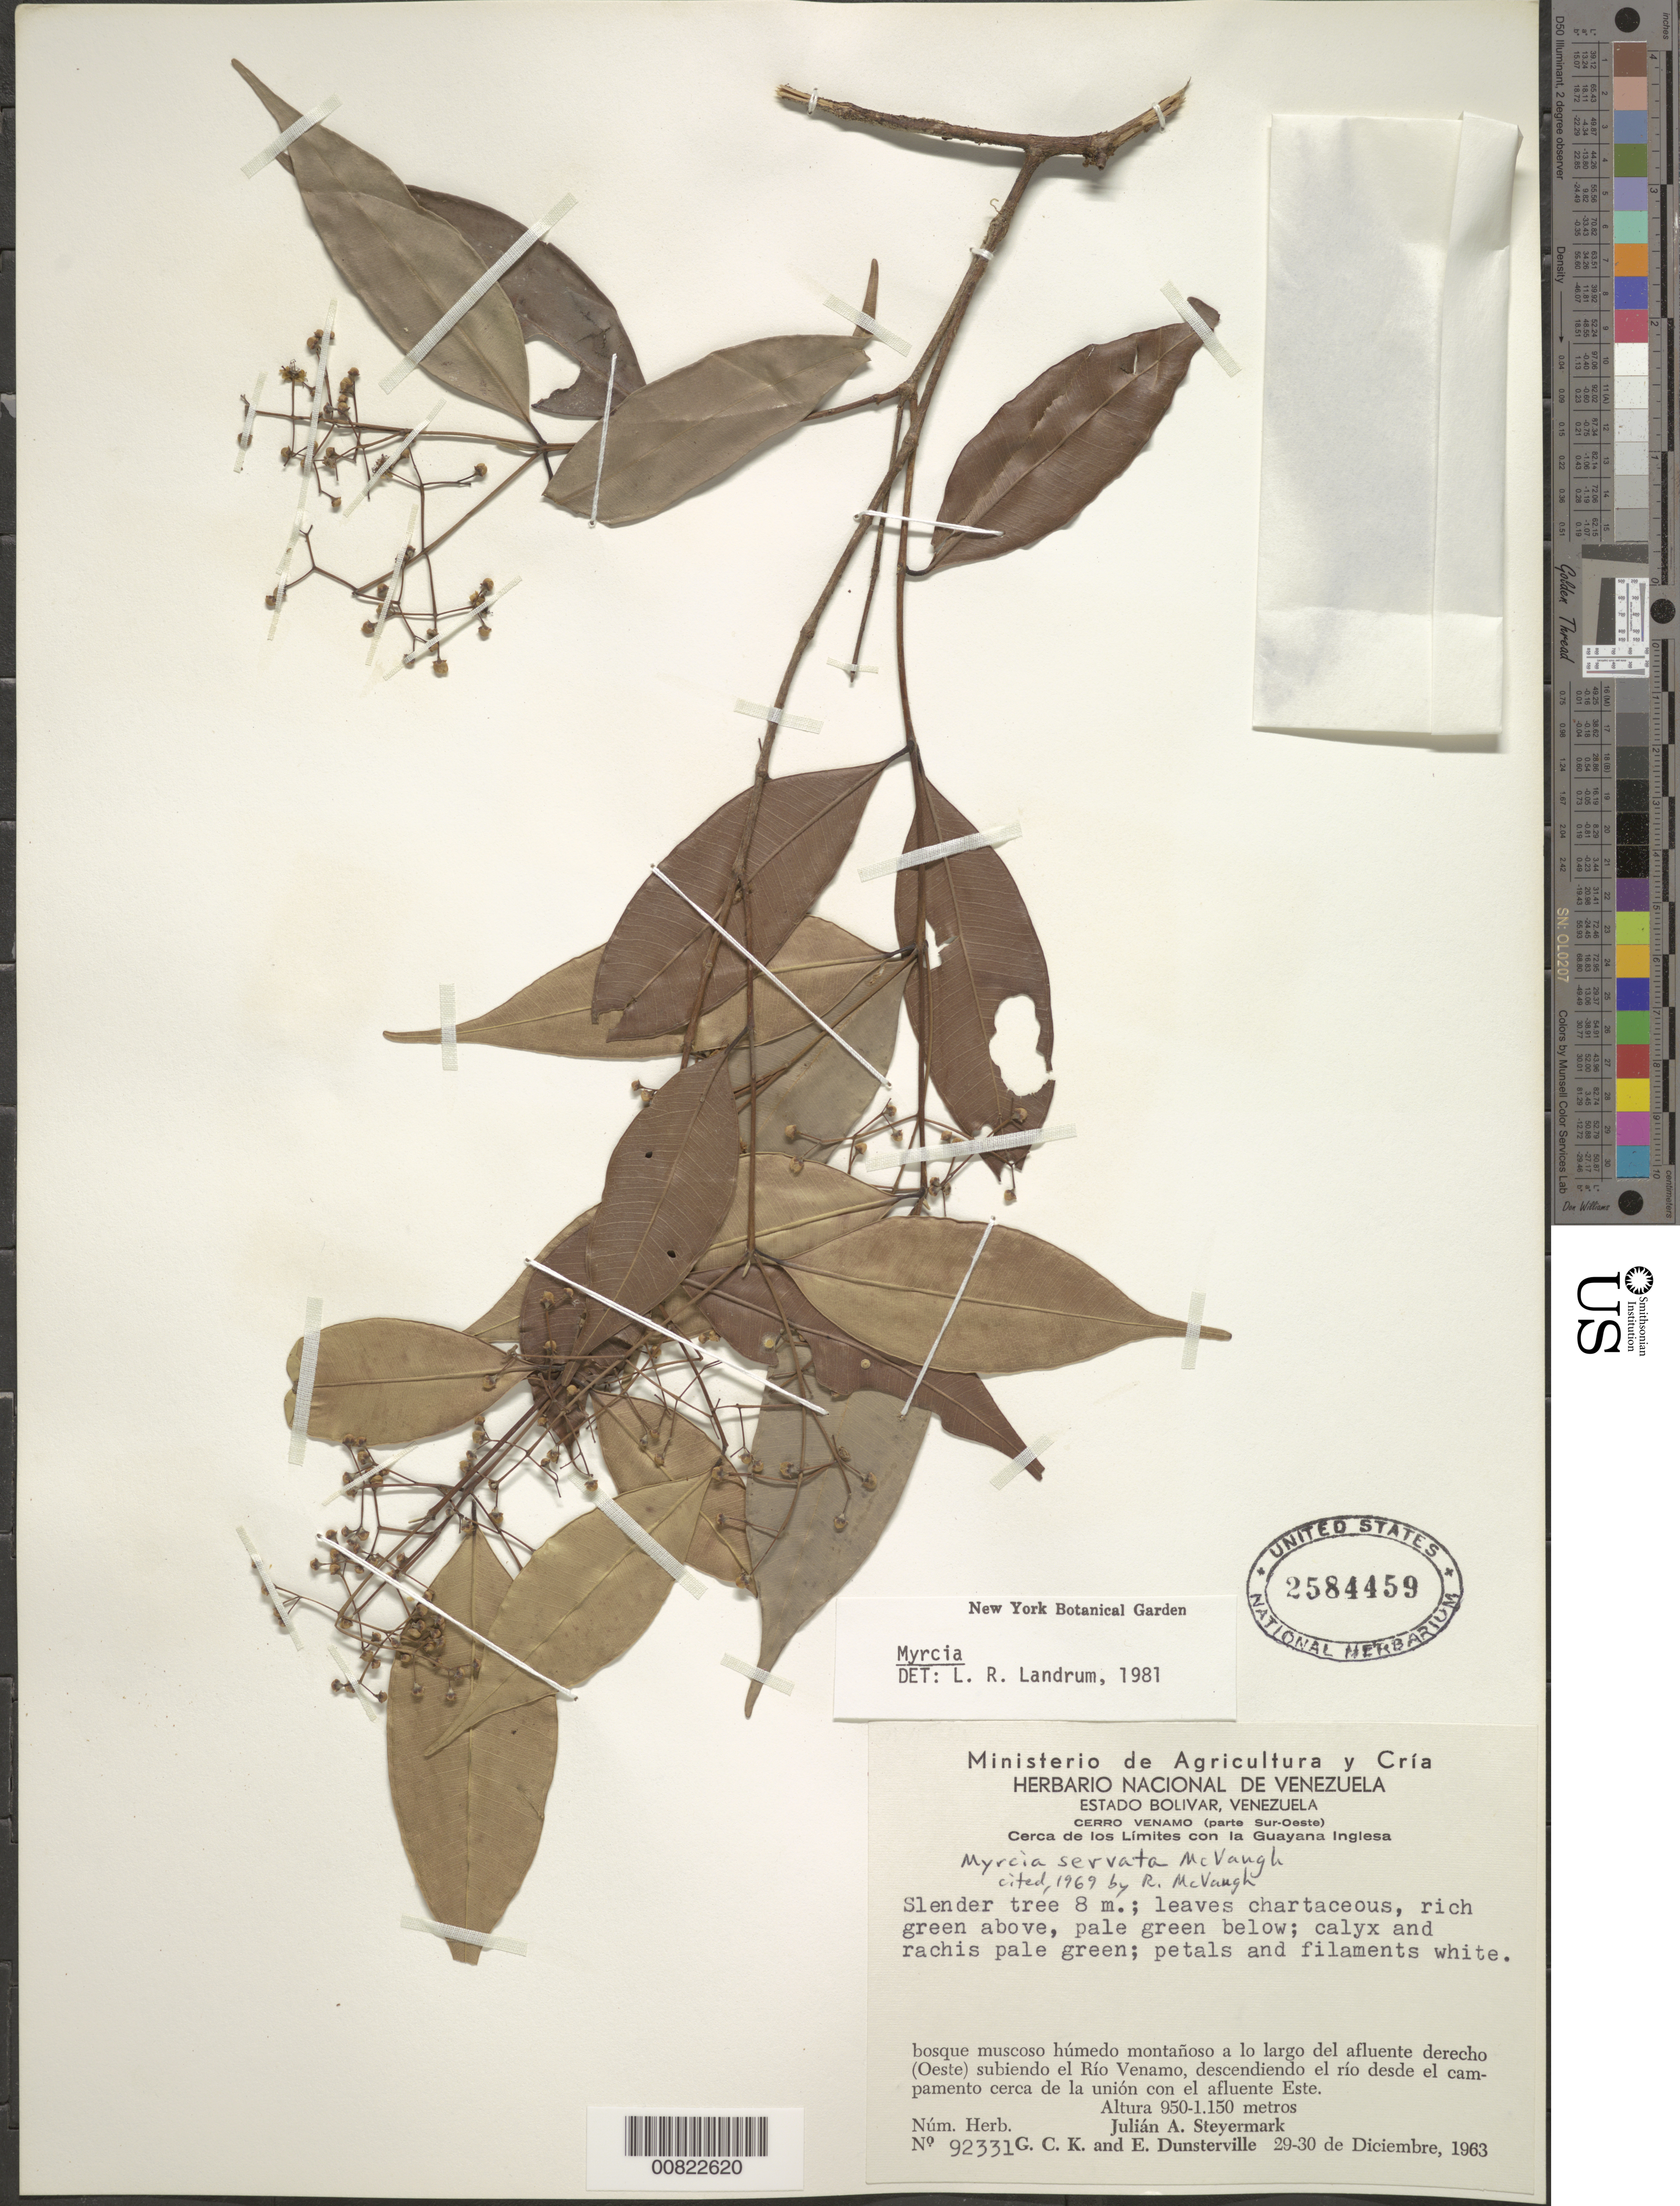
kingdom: Plantae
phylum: Tracheophyta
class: Magnoliopsida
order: Myrtales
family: Myrtaceae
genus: Myrcia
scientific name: Myrcia servata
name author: McVaugh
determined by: McVaugh, R.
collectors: J. Steyermark, G. C. K. Dunsterville & E. Dunsterville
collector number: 92331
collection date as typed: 29-Dec-63 to 30-Dec-63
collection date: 1963-12-29/1963-12-30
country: Venezuela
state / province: Bolívar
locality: Cerro Venamo, Río Venamo, cerca de los limites con Guayana Inglesa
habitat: Bosque muscoso humedo montanoso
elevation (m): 950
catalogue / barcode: US 2584459